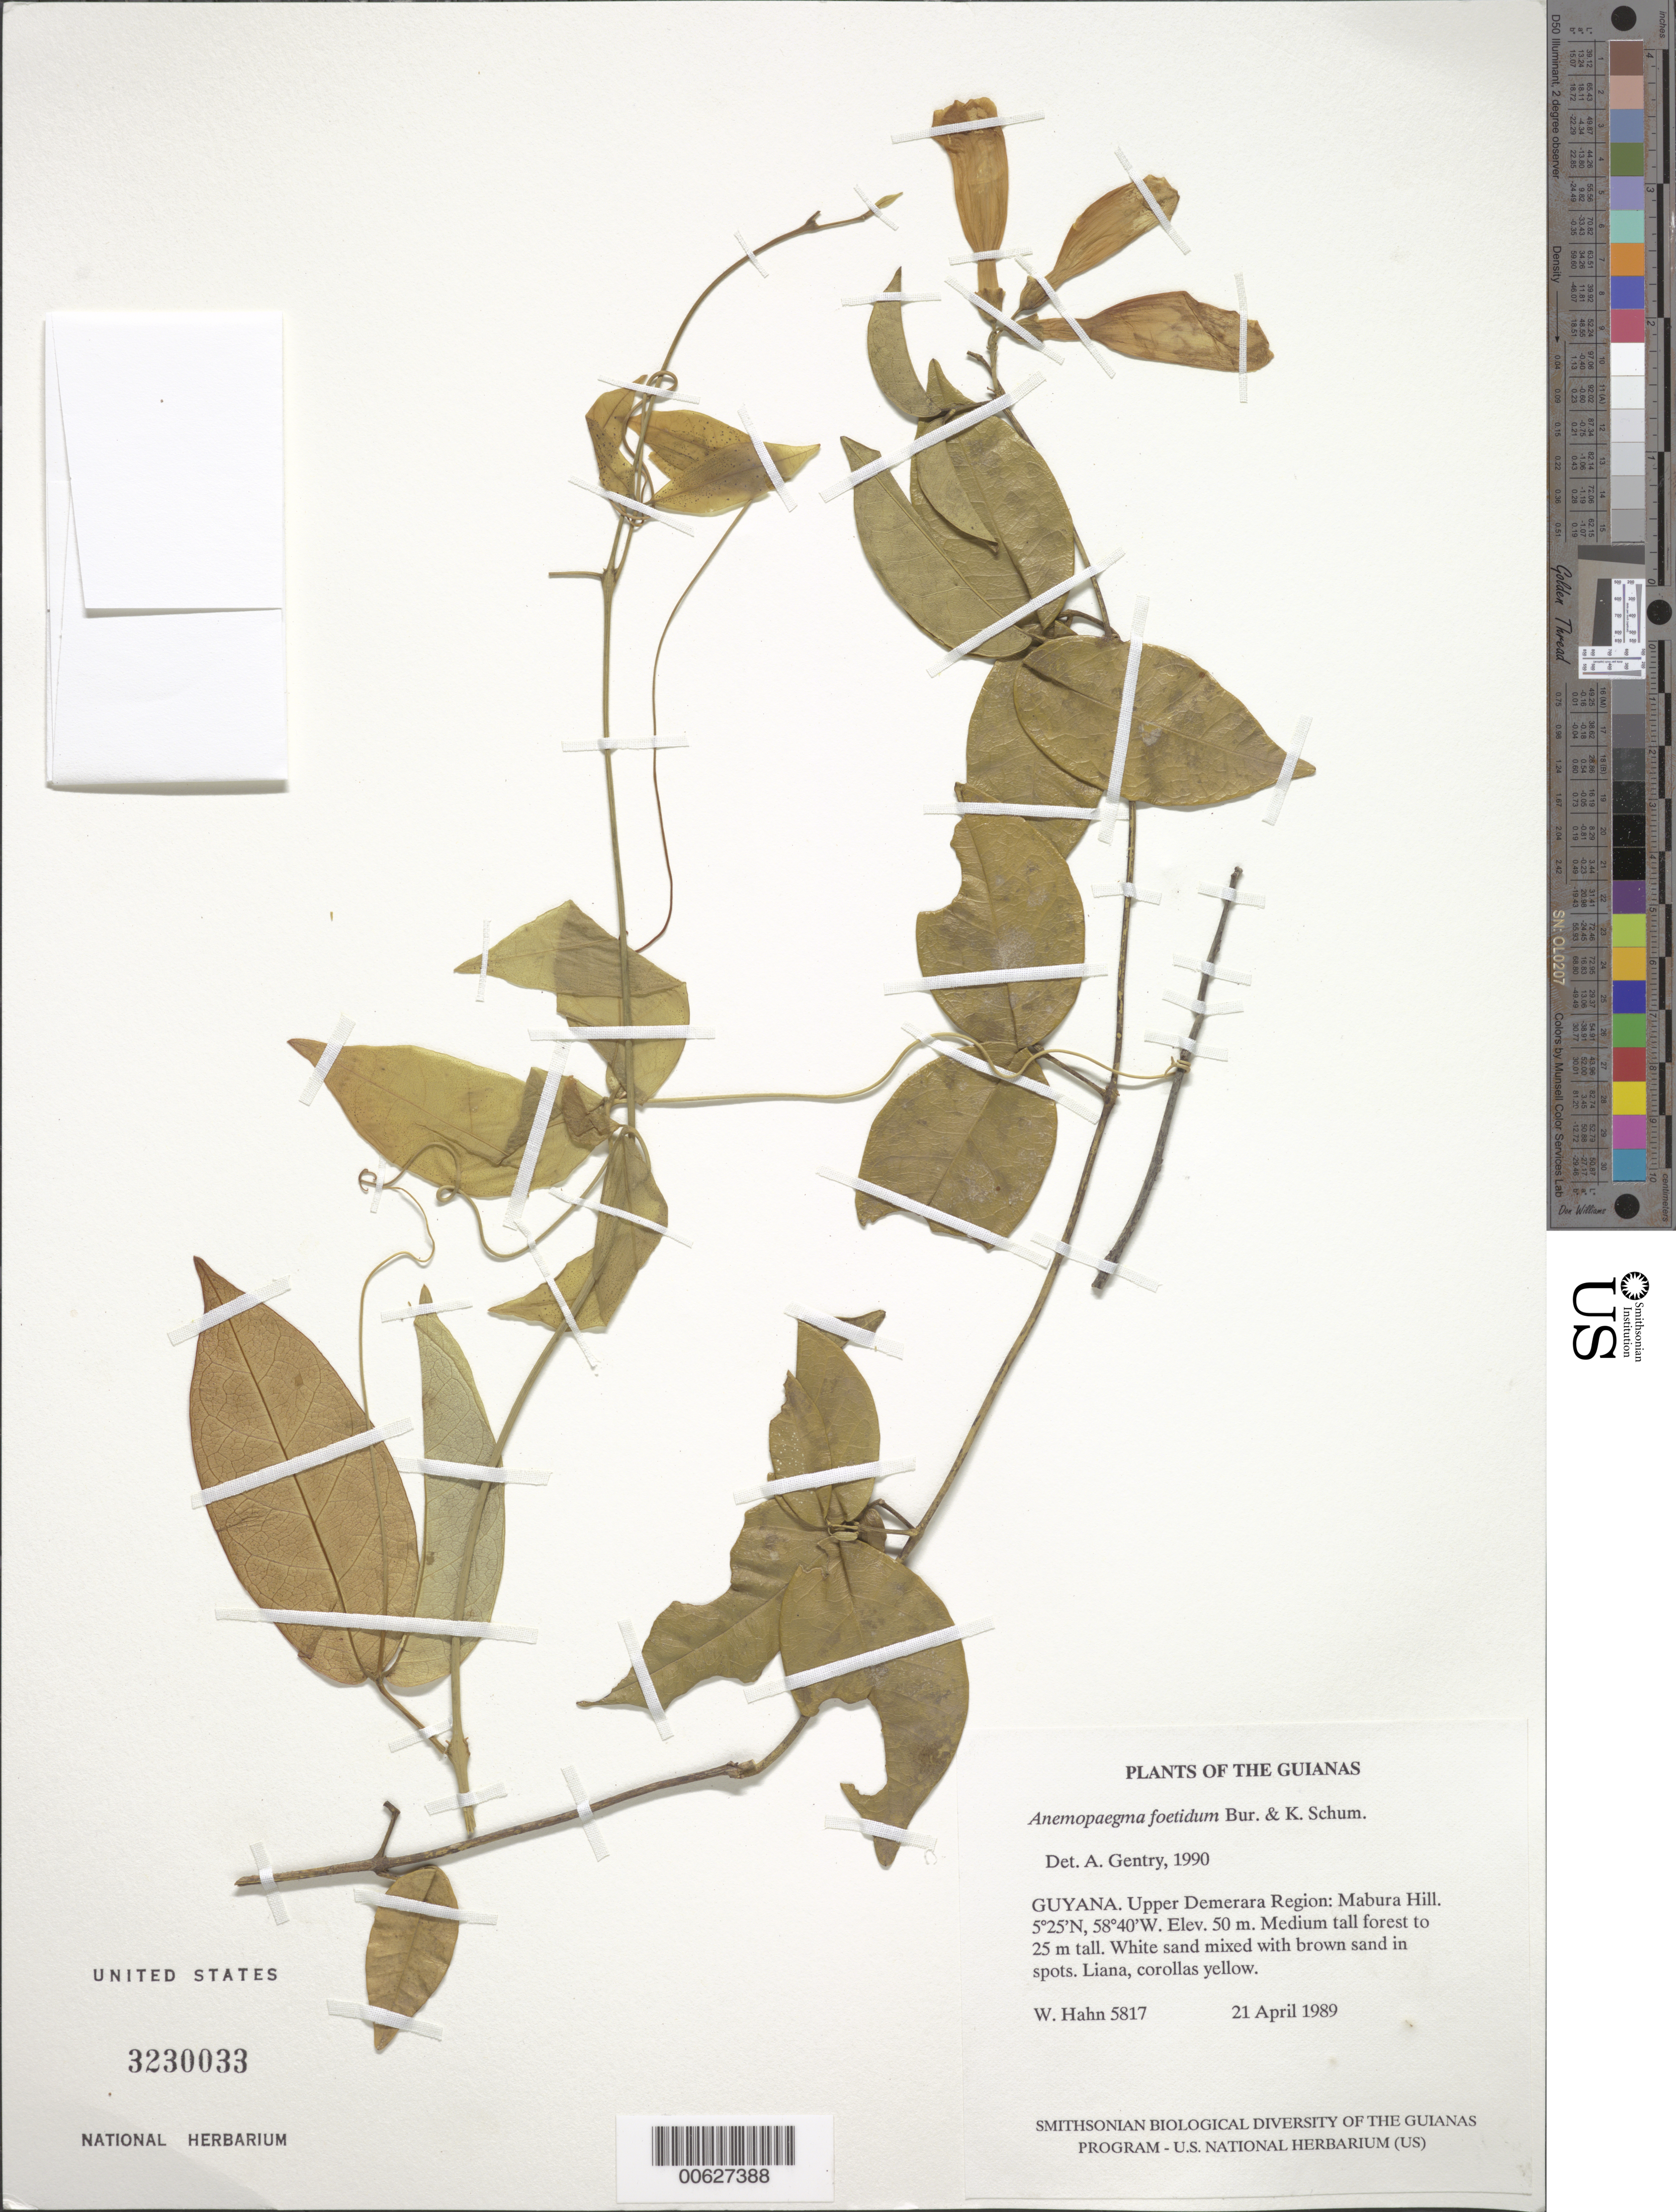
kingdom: Plantae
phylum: Tracheophyta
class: Magnoliopsida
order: Lamiales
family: Bignoniaceae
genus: Anemopaegma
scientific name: Anemopaegma foetidum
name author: Bureau & K. Schum.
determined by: Gentry, A. H.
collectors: W. Hahn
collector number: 5817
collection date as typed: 21 April 1989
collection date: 1989-04-21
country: Guyana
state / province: U. Demerara-Berbice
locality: Mabura Hill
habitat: Medium tall forest to 25 m tall. White sand mixed with brown sand in spots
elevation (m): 50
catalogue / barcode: US 3230033